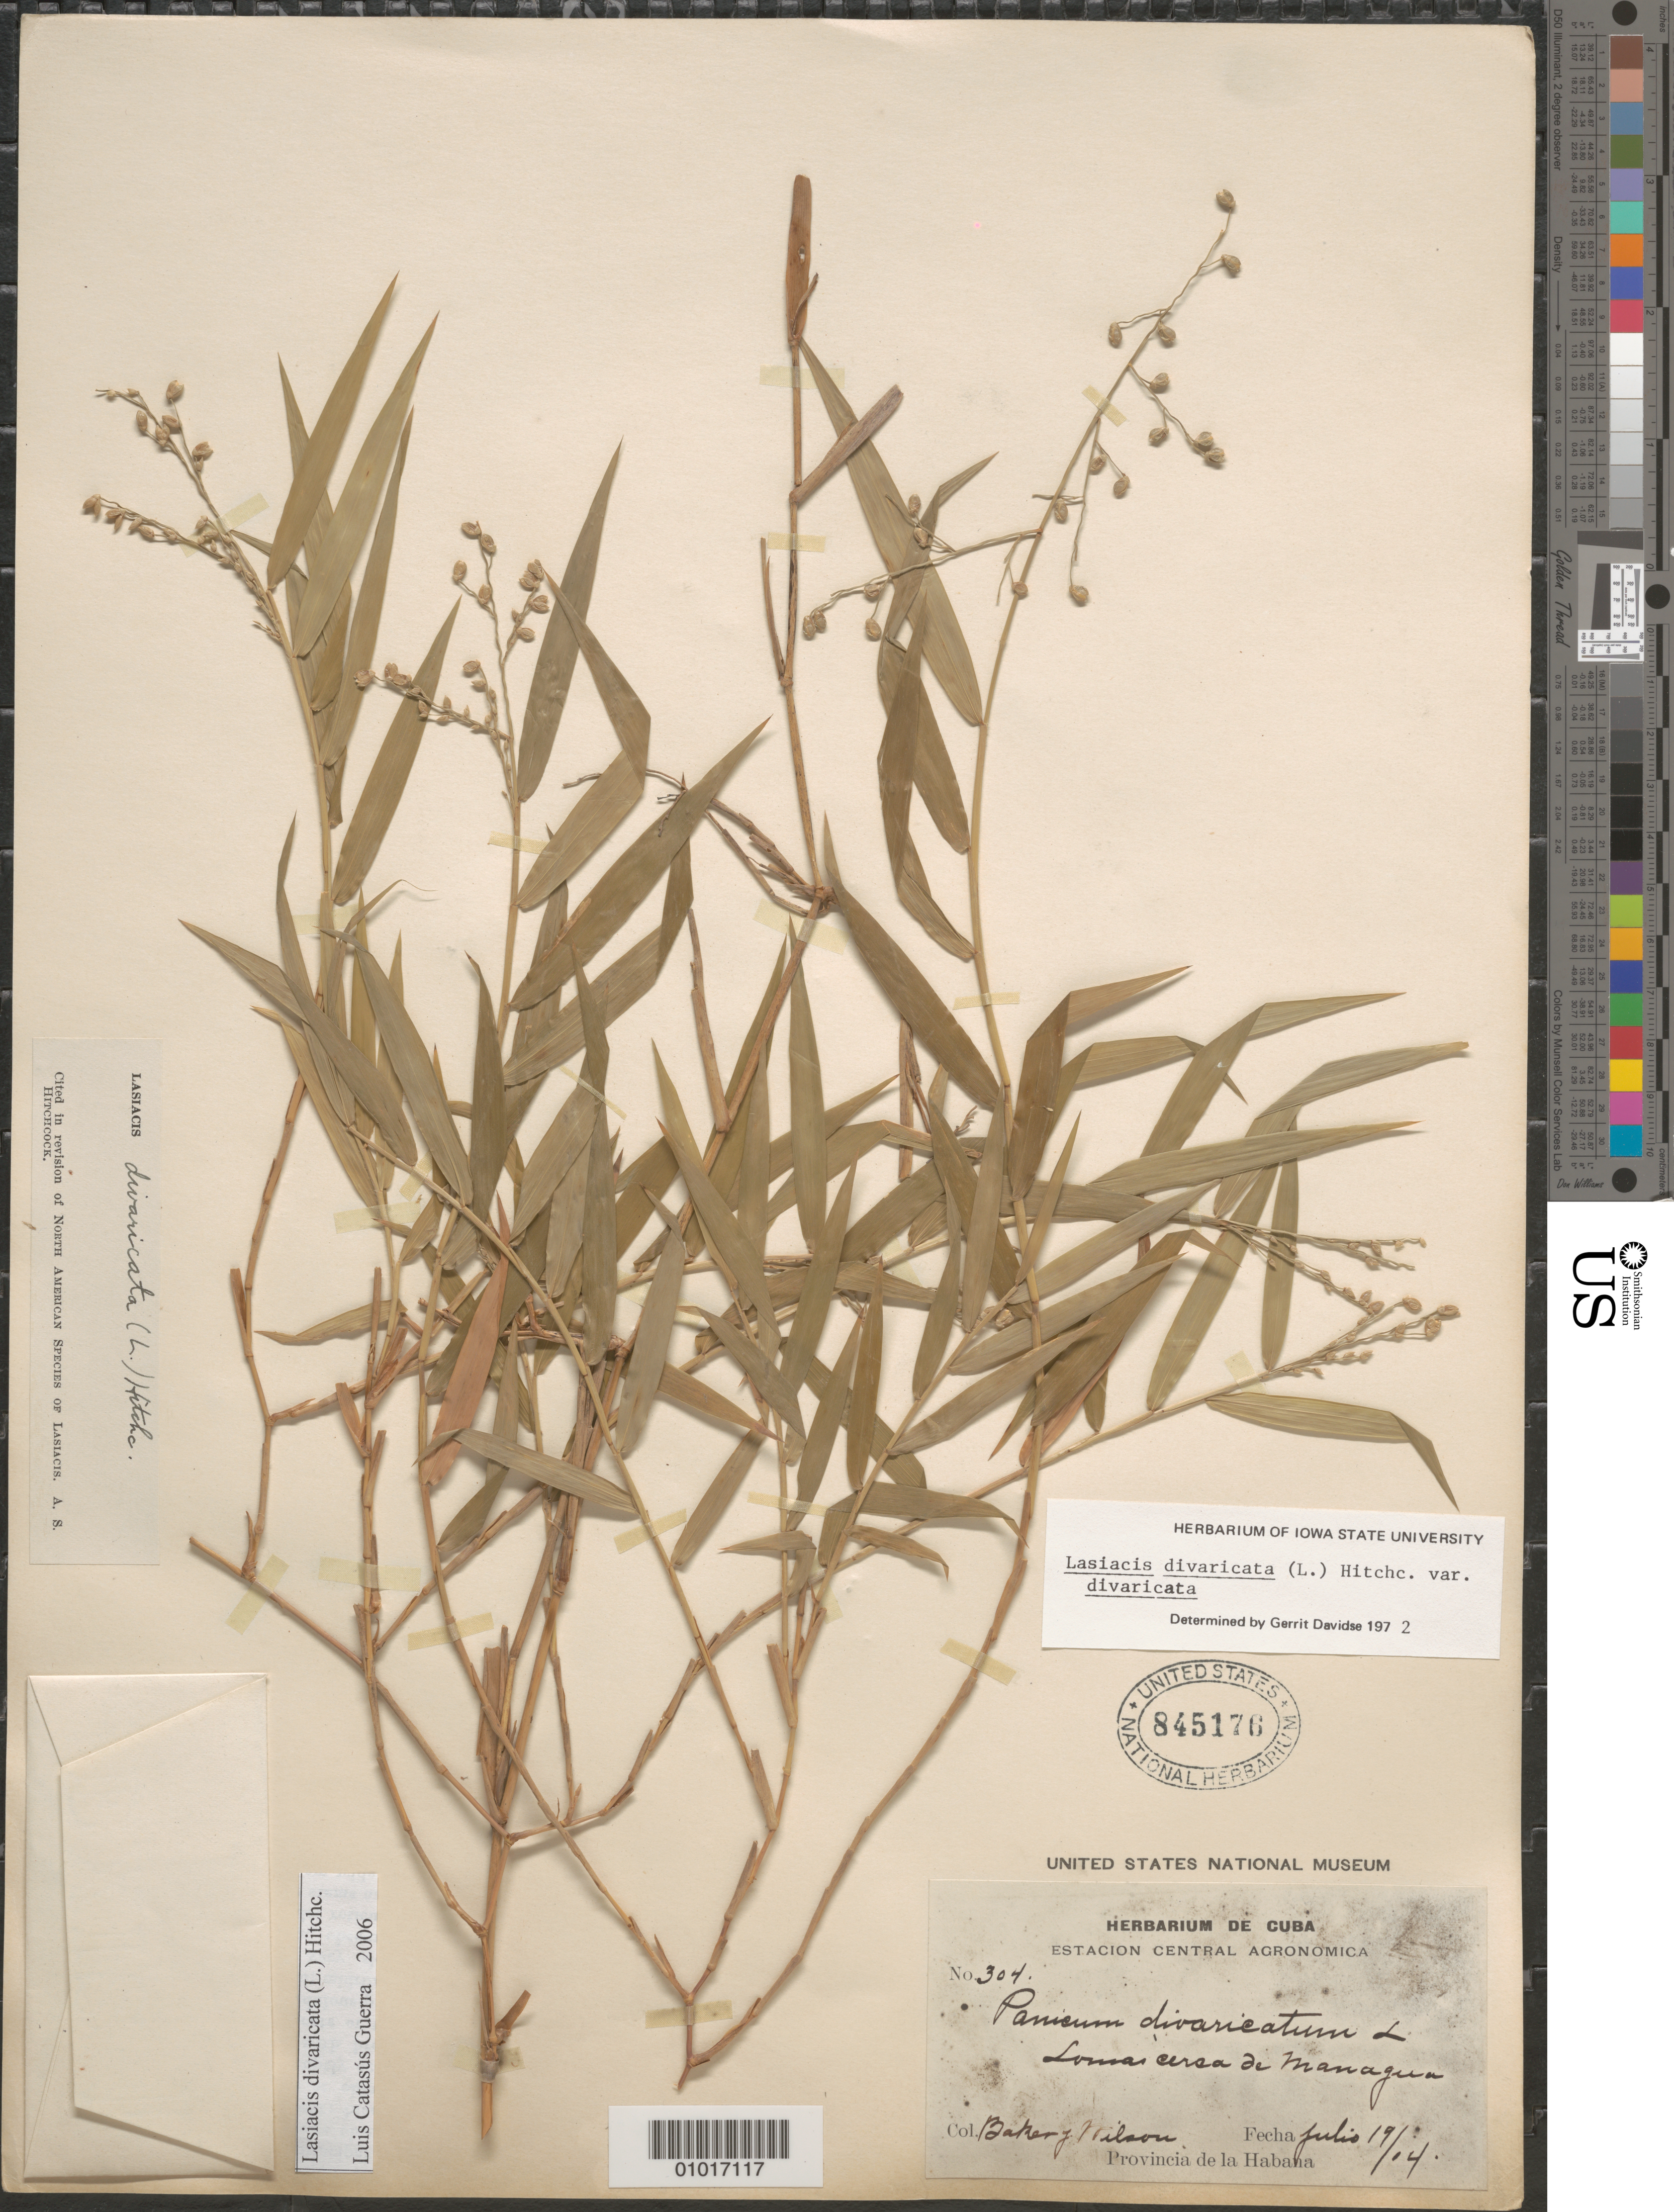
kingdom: Plantae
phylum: Tracheophyta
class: Liliopsida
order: Poales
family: Poaceae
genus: Lasiacis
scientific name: Lasiacis divaricata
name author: (L.) Hitchc.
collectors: C. F. Baker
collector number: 304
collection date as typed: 19 Jul 1904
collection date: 1904-07-19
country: Cuba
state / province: La Habana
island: Cuba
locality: Lomai cersa de Managua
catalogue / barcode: US 845176